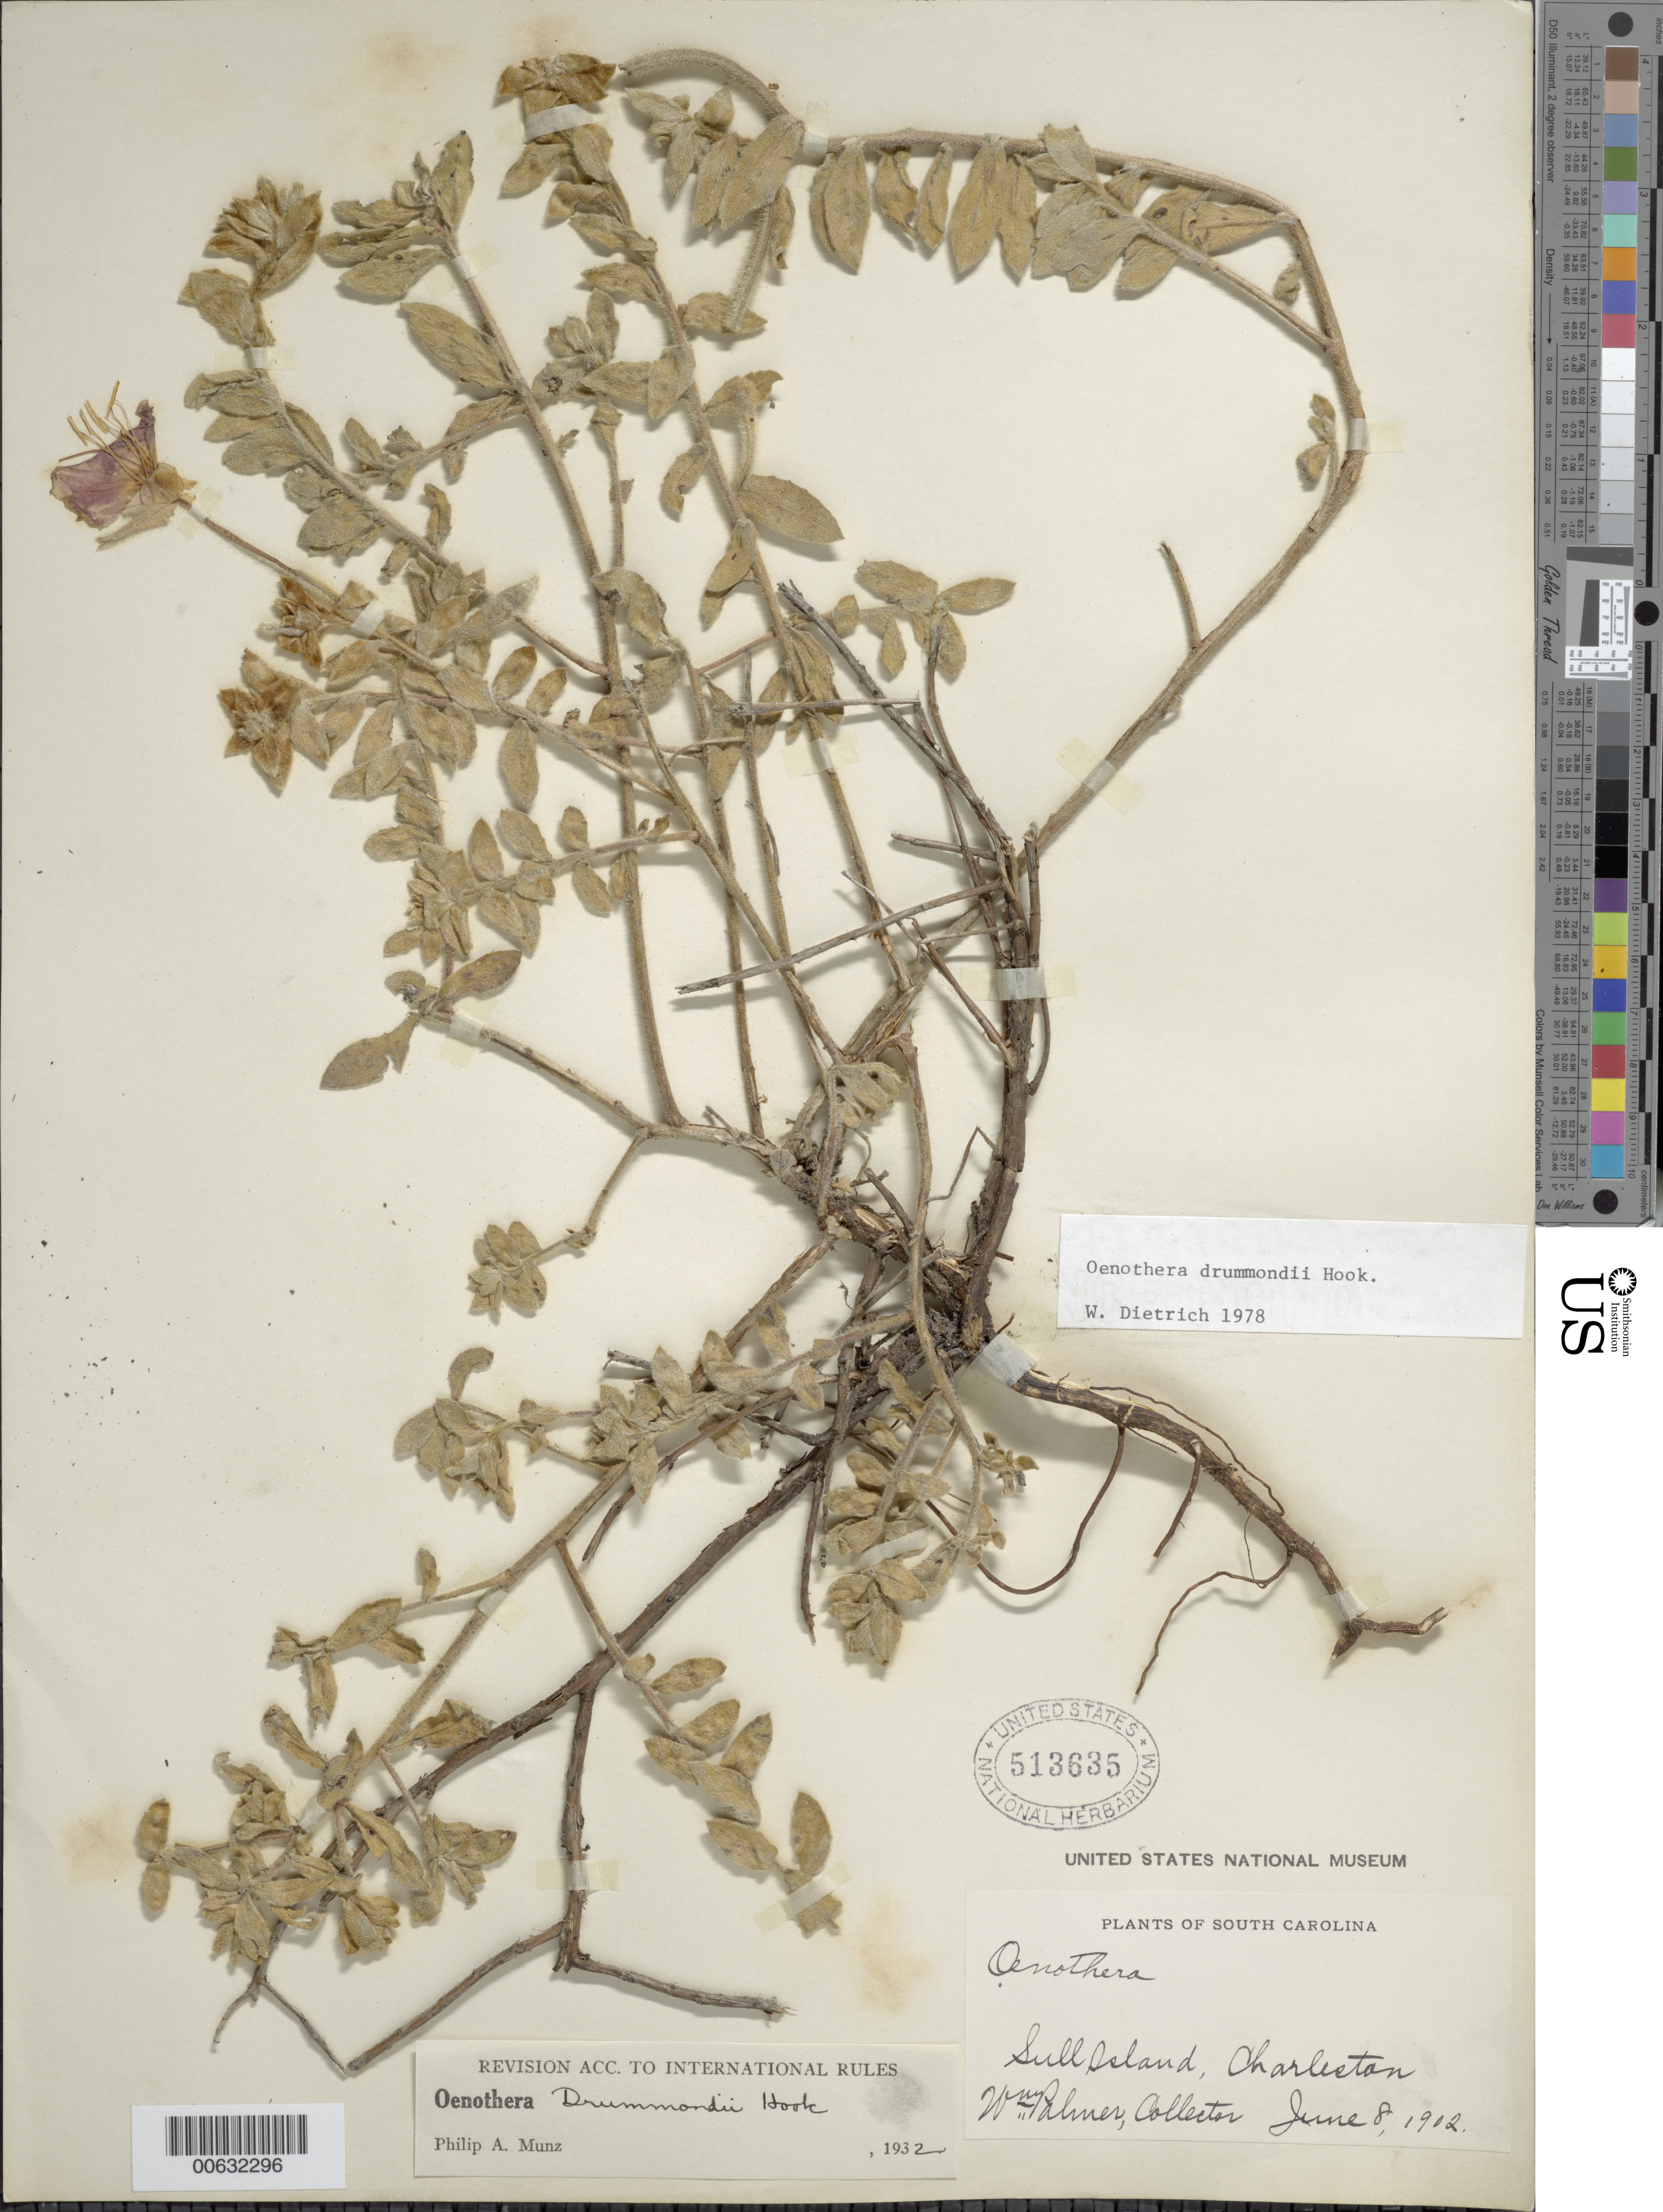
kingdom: Plantae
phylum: Tracheophyta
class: Magnoliopsida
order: Myrtales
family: Onagraceae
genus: Oenothera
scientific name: Oenothera drummondii subsp. drummondii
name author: Hook.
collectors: W. Palmer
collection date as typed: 08 Jun 1902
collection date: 1902-06-08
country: United States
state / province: South Carolina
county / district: Charleston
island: Sull Island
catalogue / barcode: US 513635